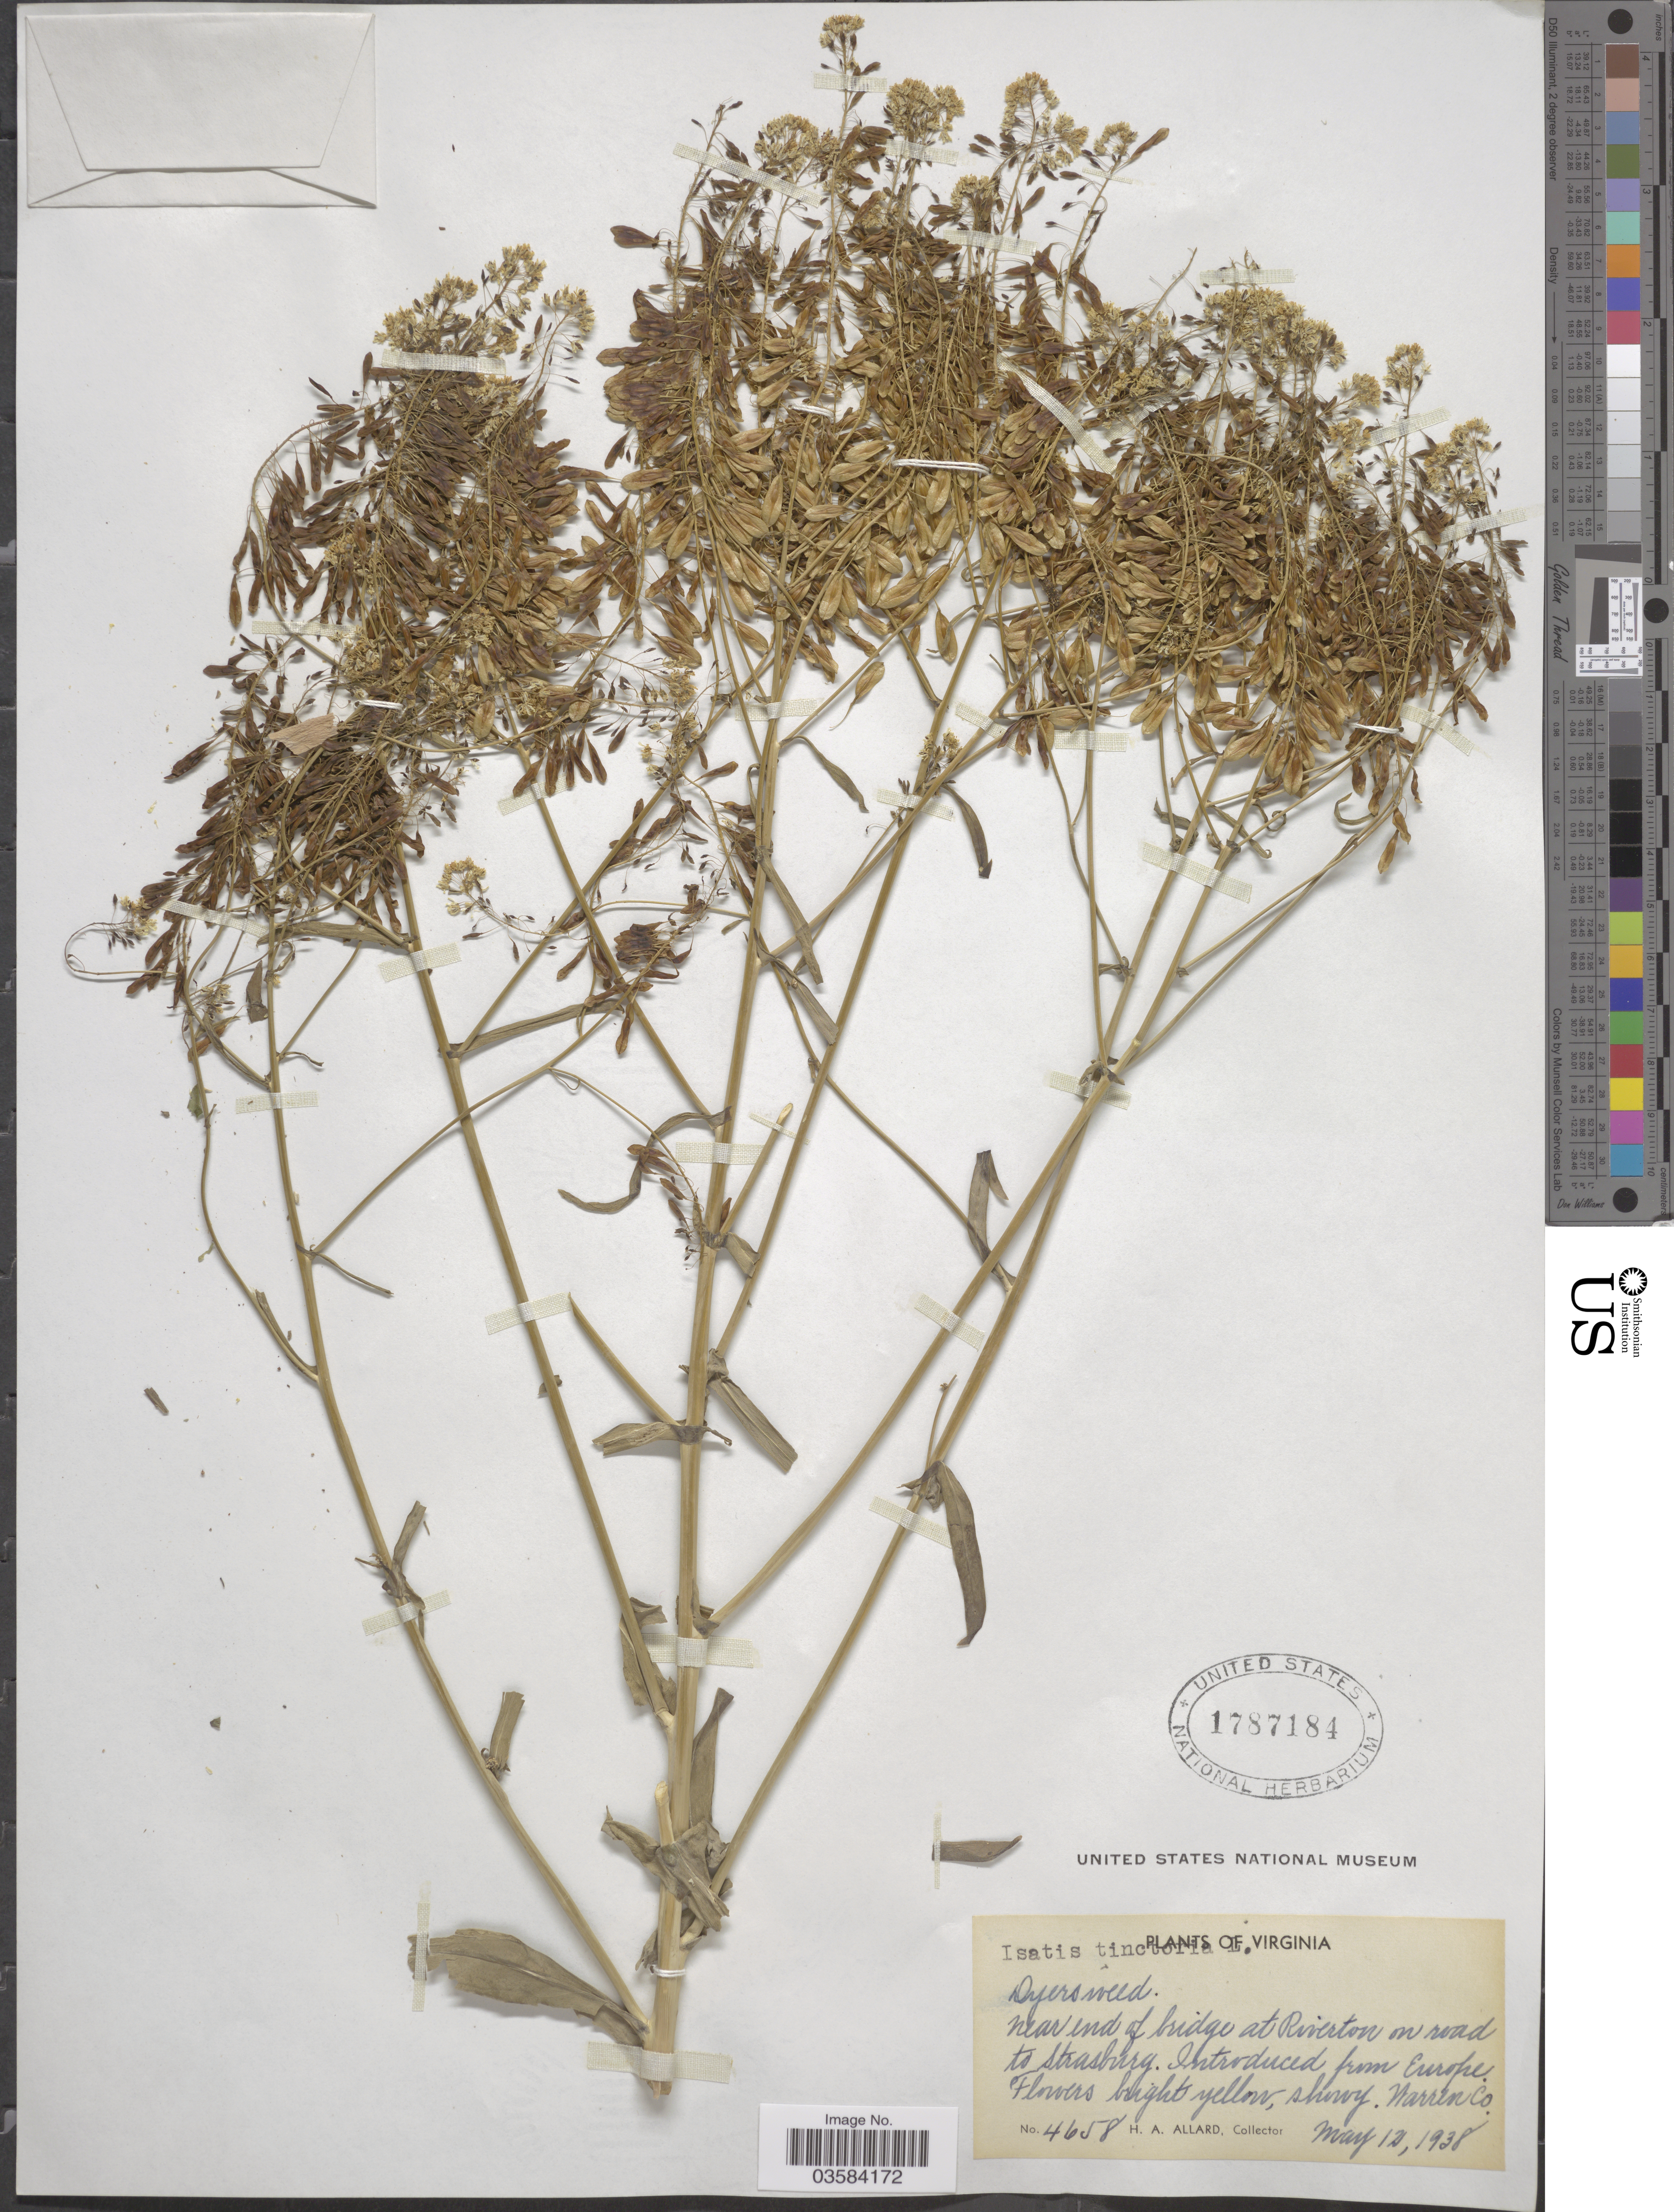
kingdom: Plantae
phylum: Tracheophyta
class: Magnoliopsida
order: Brassicales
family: Brassicaceae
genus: Isatis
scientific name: Isatis tinctoria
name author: L.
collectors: H. A. Allard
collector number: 4658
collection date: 1938-05-12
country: United States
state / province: Virginia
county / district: Warren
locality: Near end of bridge at Riverton on road to Strasburg. Warren Co.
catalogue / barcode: US 1787184